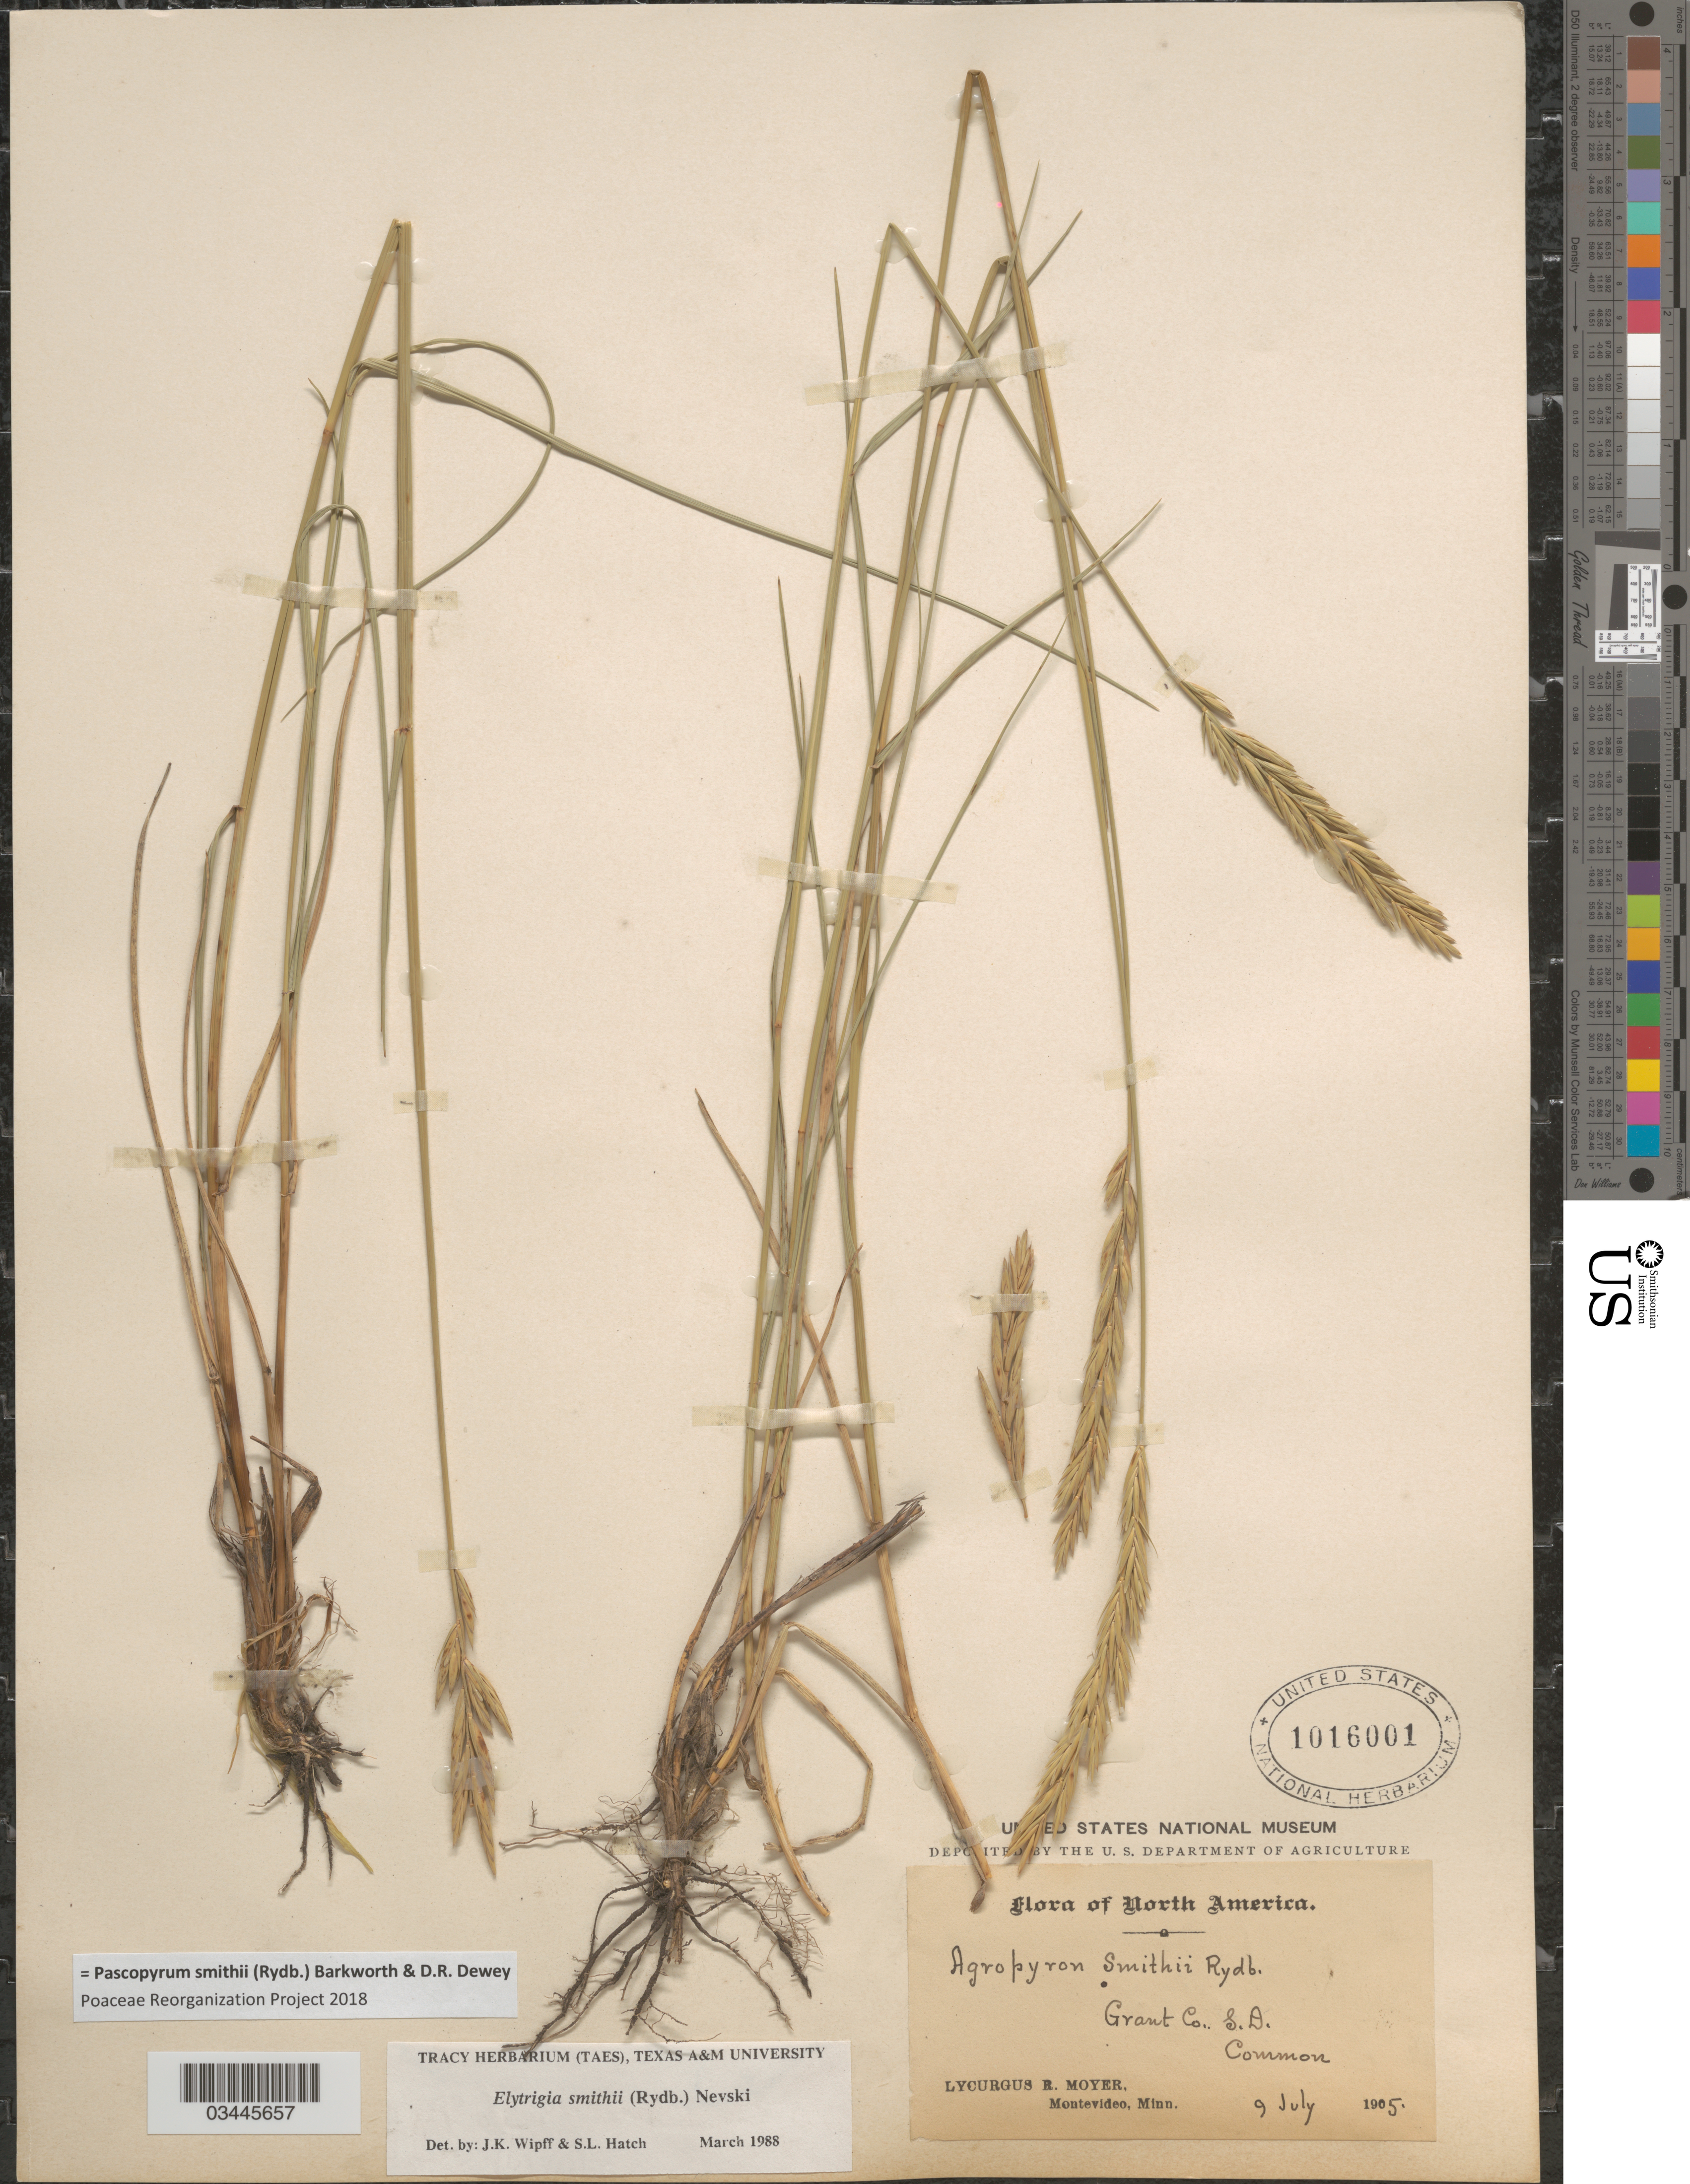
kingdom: Plantae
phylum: Tracheophyta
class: Liliopsida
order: Poales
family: Poaceae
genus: Pascopyrum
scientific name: Pascopyrum smithii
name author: (Rydb.) Barkworth & Dewey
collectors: L. Moyer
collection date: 1905-07-09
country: United States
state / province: South Dakota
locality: Grant Co.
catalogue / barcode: US 1016001